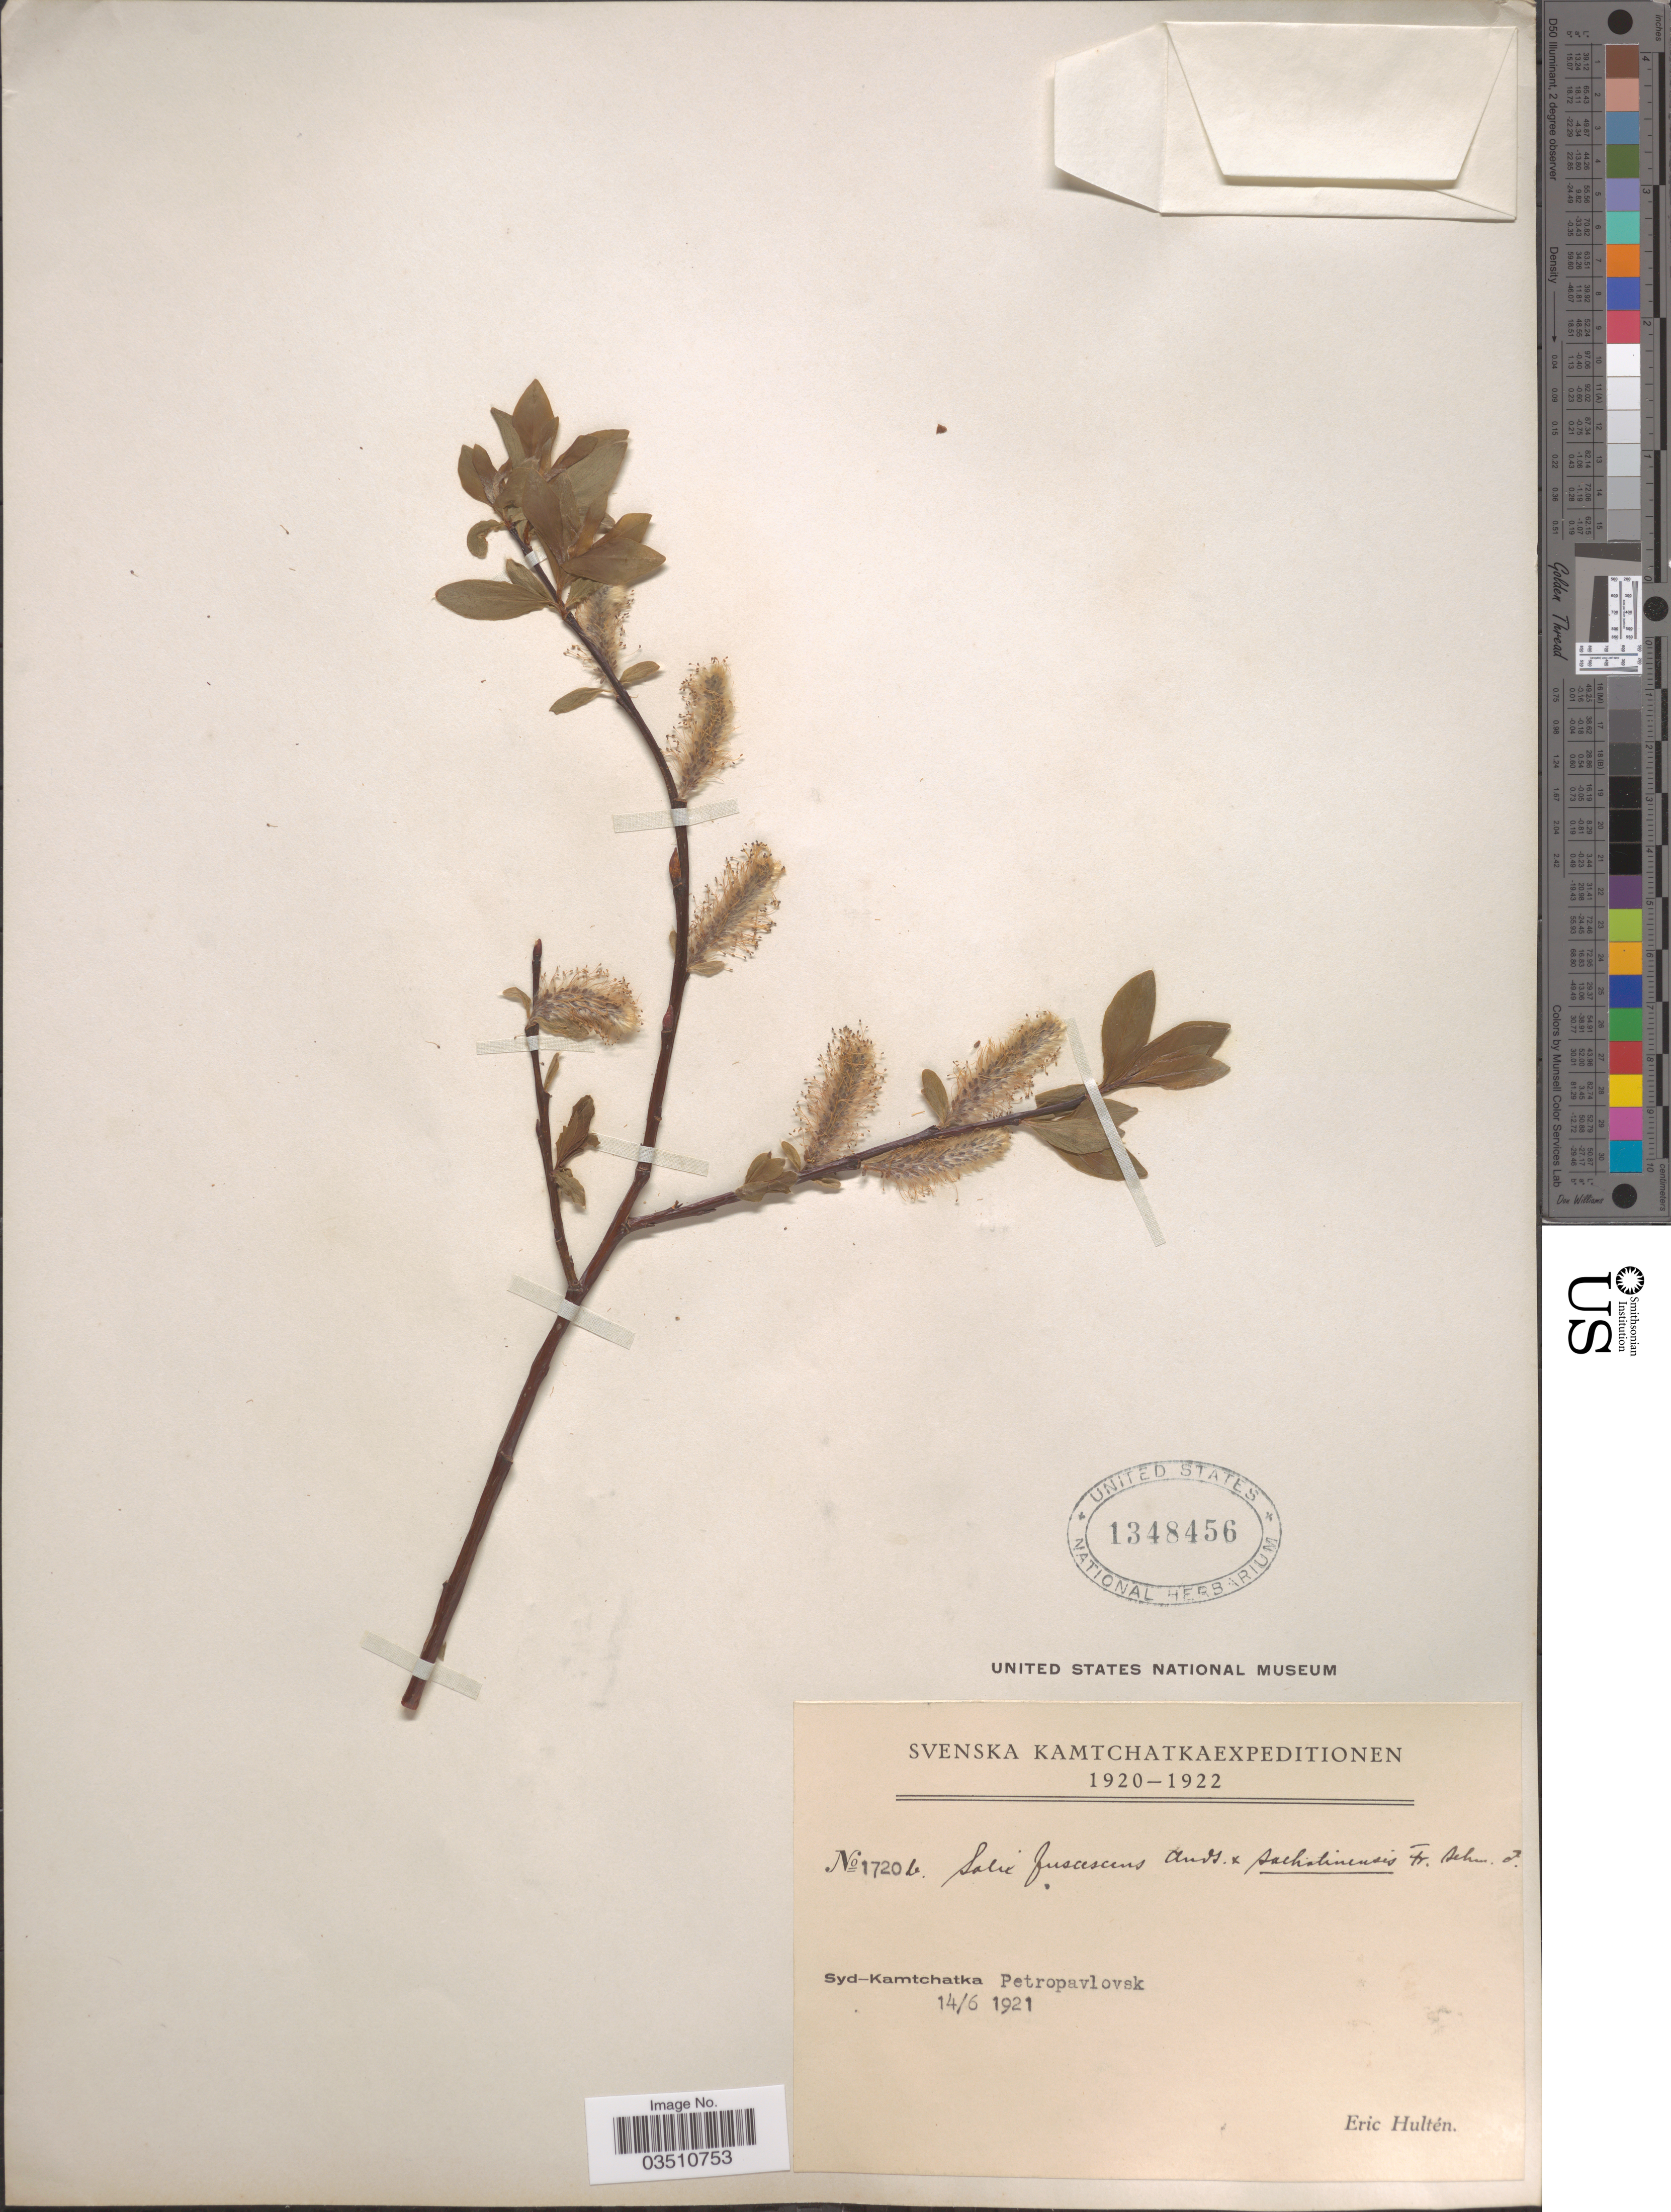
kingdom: Plantae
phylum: Tracheophyta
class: Magnoliopsida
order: Malpighiales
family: Salicaceae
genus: Salix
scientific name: Salix fuscescens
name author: Andersson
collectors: E. G. Hultén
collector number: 1720b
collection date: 1921-06-14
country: Russian Federation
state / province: Kamchatka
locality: Syd-Kamtchatka Petropavlovsk.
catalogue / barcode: US 1348456